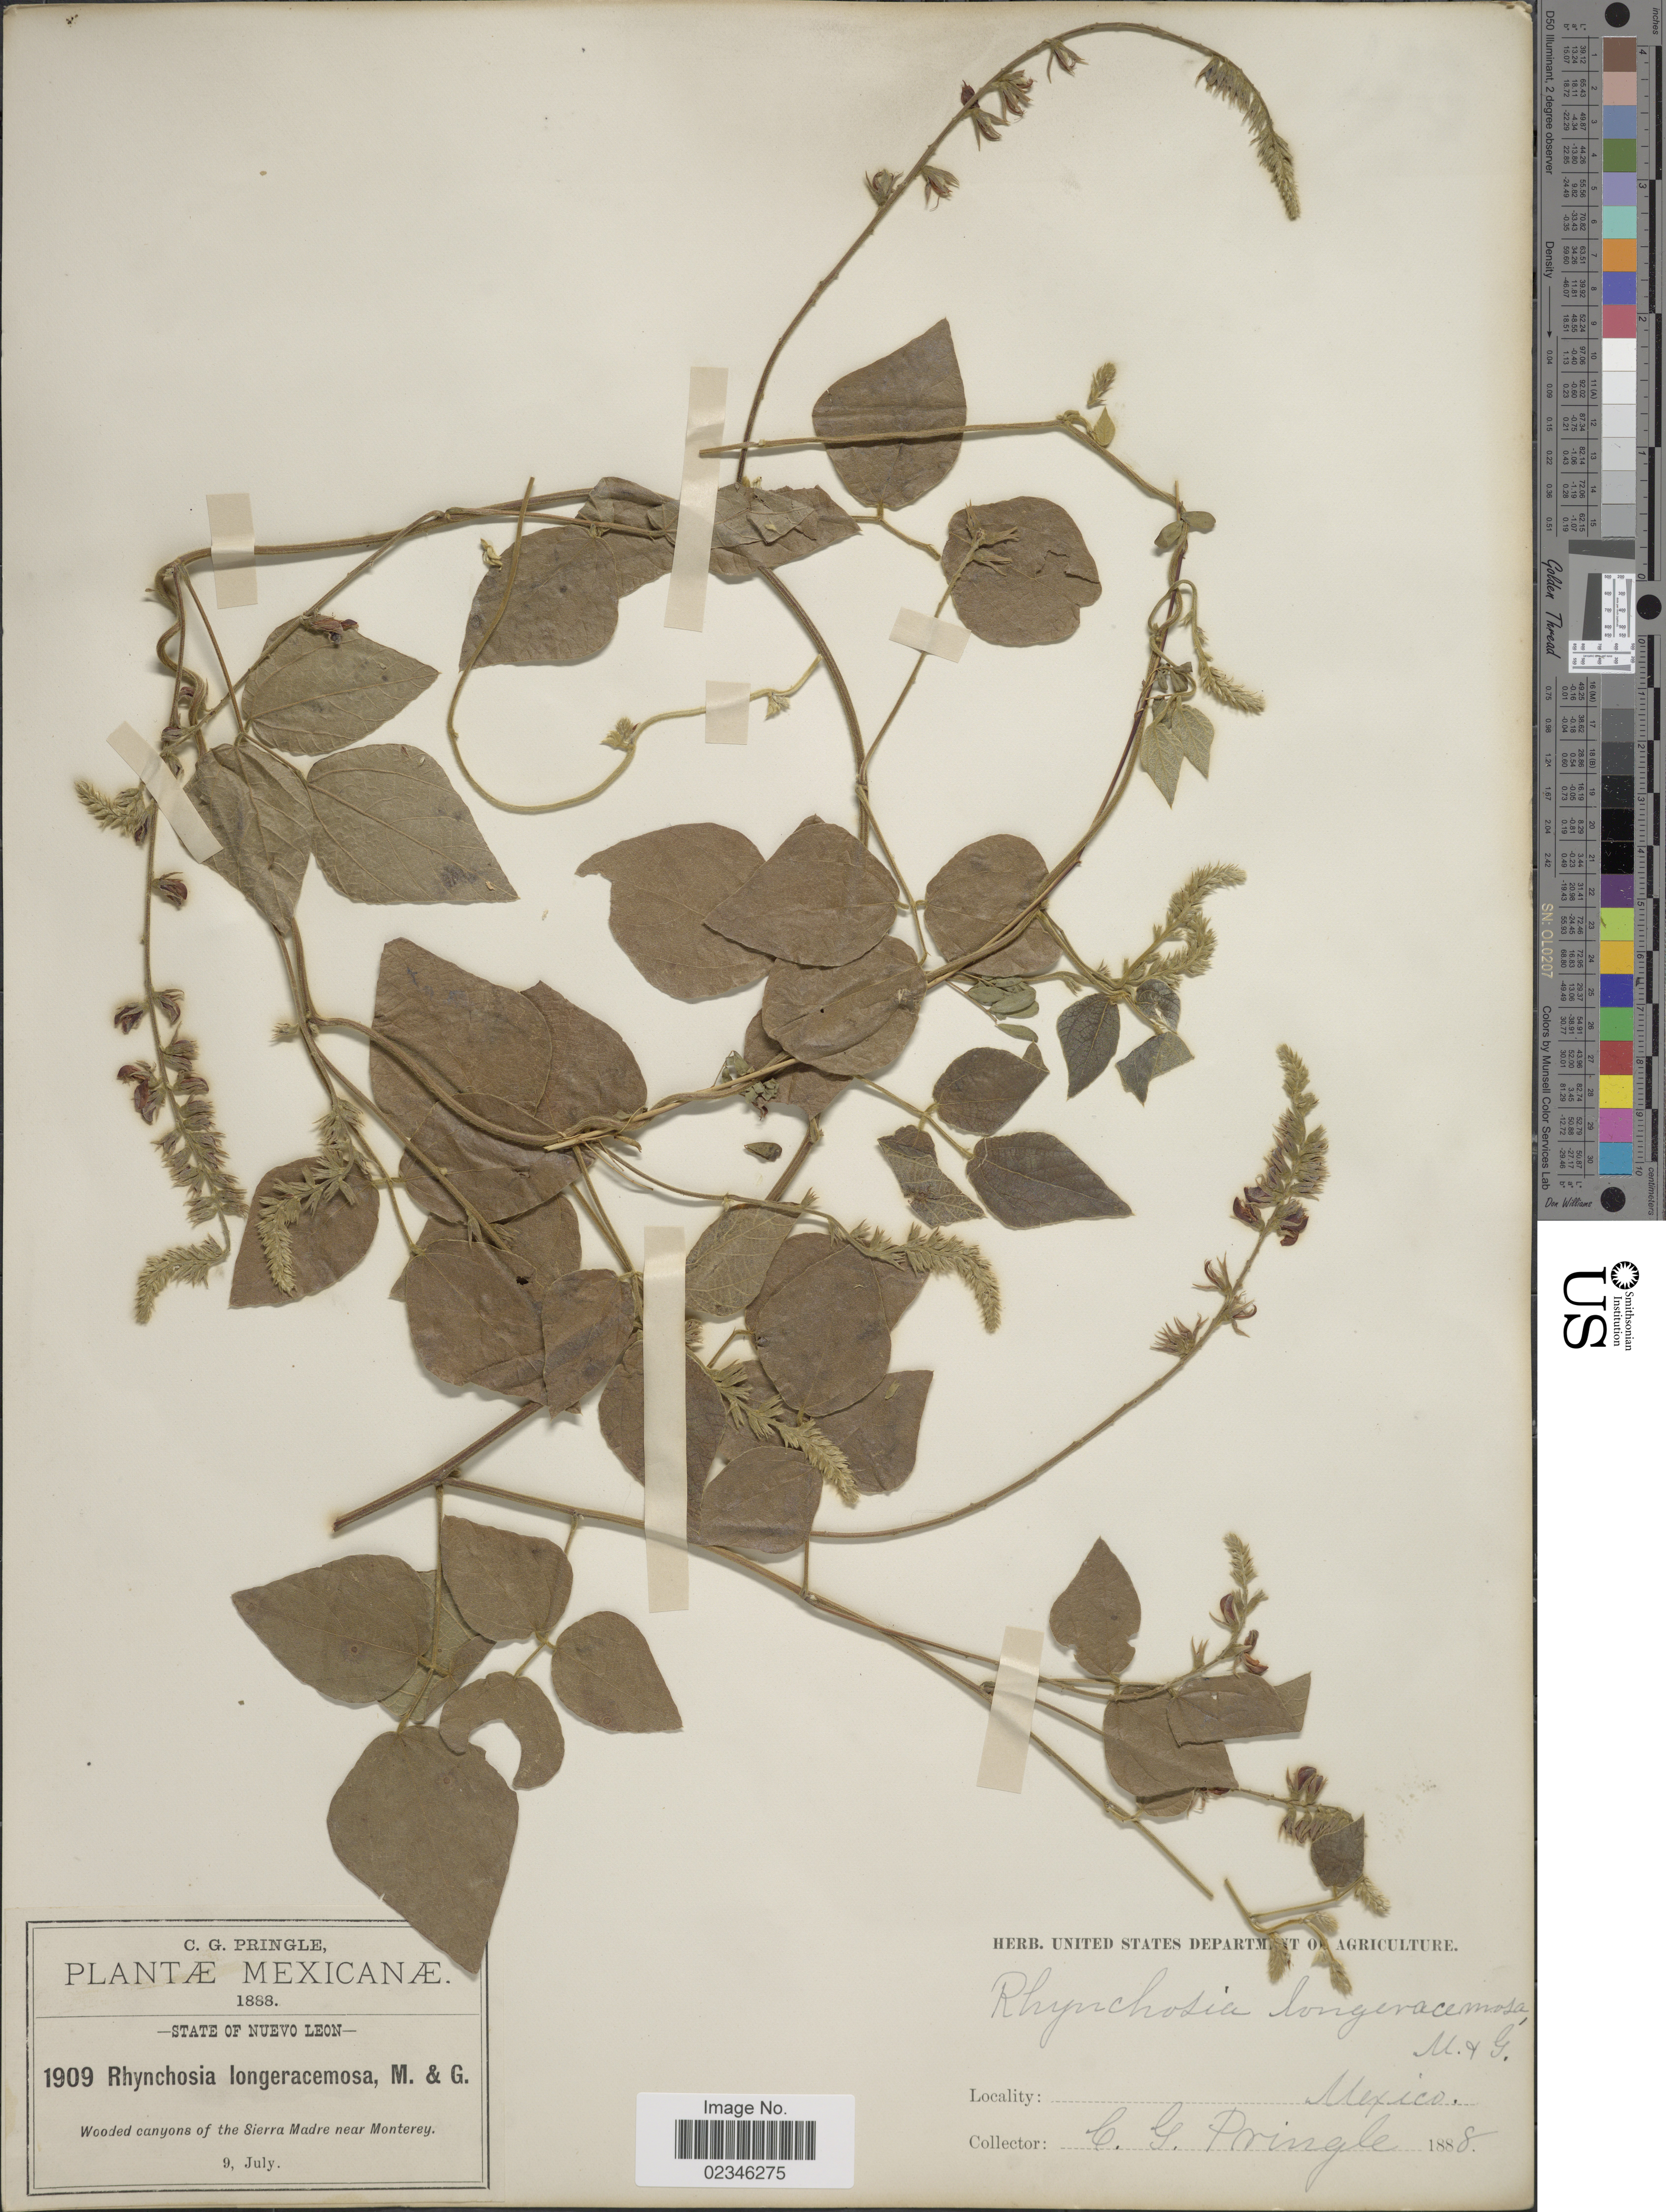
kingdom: Plantae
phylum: Tracheophyta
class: Magnoliopsida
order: Fabales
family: Fabaceae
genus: Rhynchosia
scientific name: Rhynchosia longeracemosa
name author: M. Martens & Galeotti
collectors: C. G. Pringle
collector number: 1909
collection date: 1888-07-09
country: Mexico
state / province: Nuevo León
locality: Wooded canyons of the Sierra Madre near Monterey